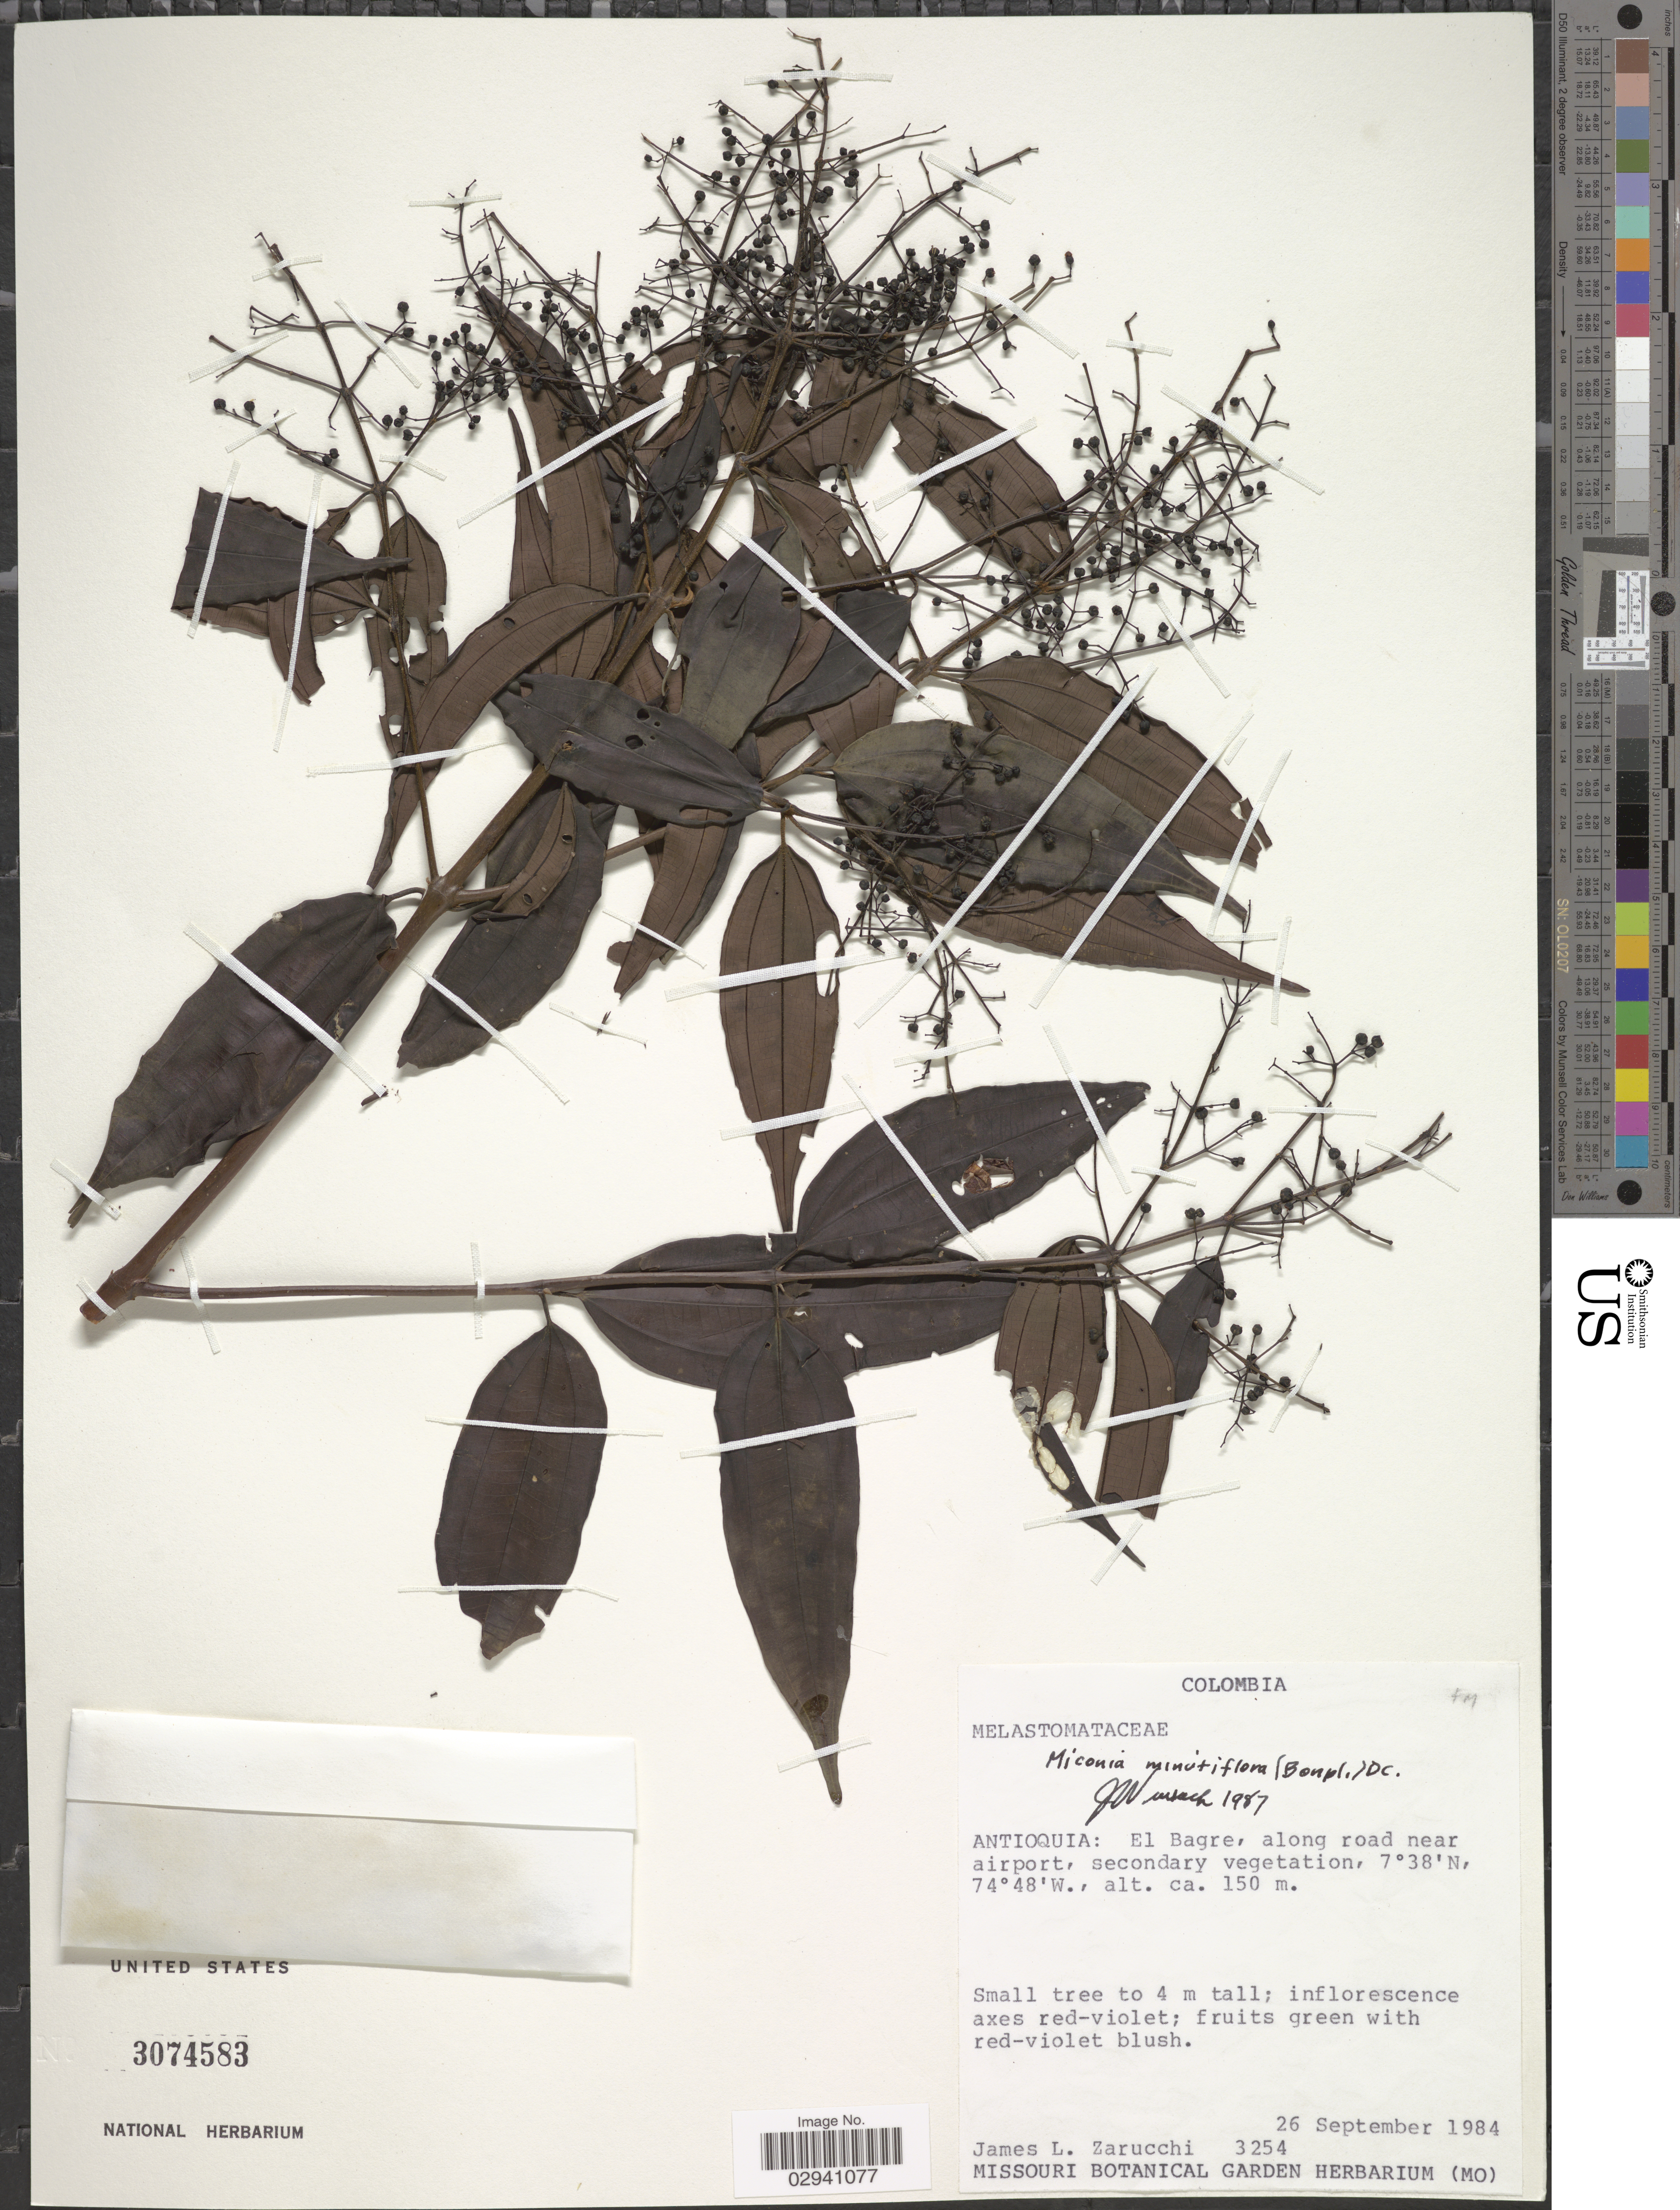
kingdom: Plantae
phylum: Tracheophyta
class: Magnoliopsida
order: Myrtales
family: Melastomataceae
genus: Miconia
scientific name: Miconia minutiflora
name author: (Bonpl.) DC.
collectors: J. L. Zarucchi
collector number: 3254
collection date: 1984-09-26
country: Colombia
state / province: Antioquia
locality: Antioquia: El Bagre, along road near airport, secondary vegetation.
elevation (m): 150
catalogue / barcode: US 3074583